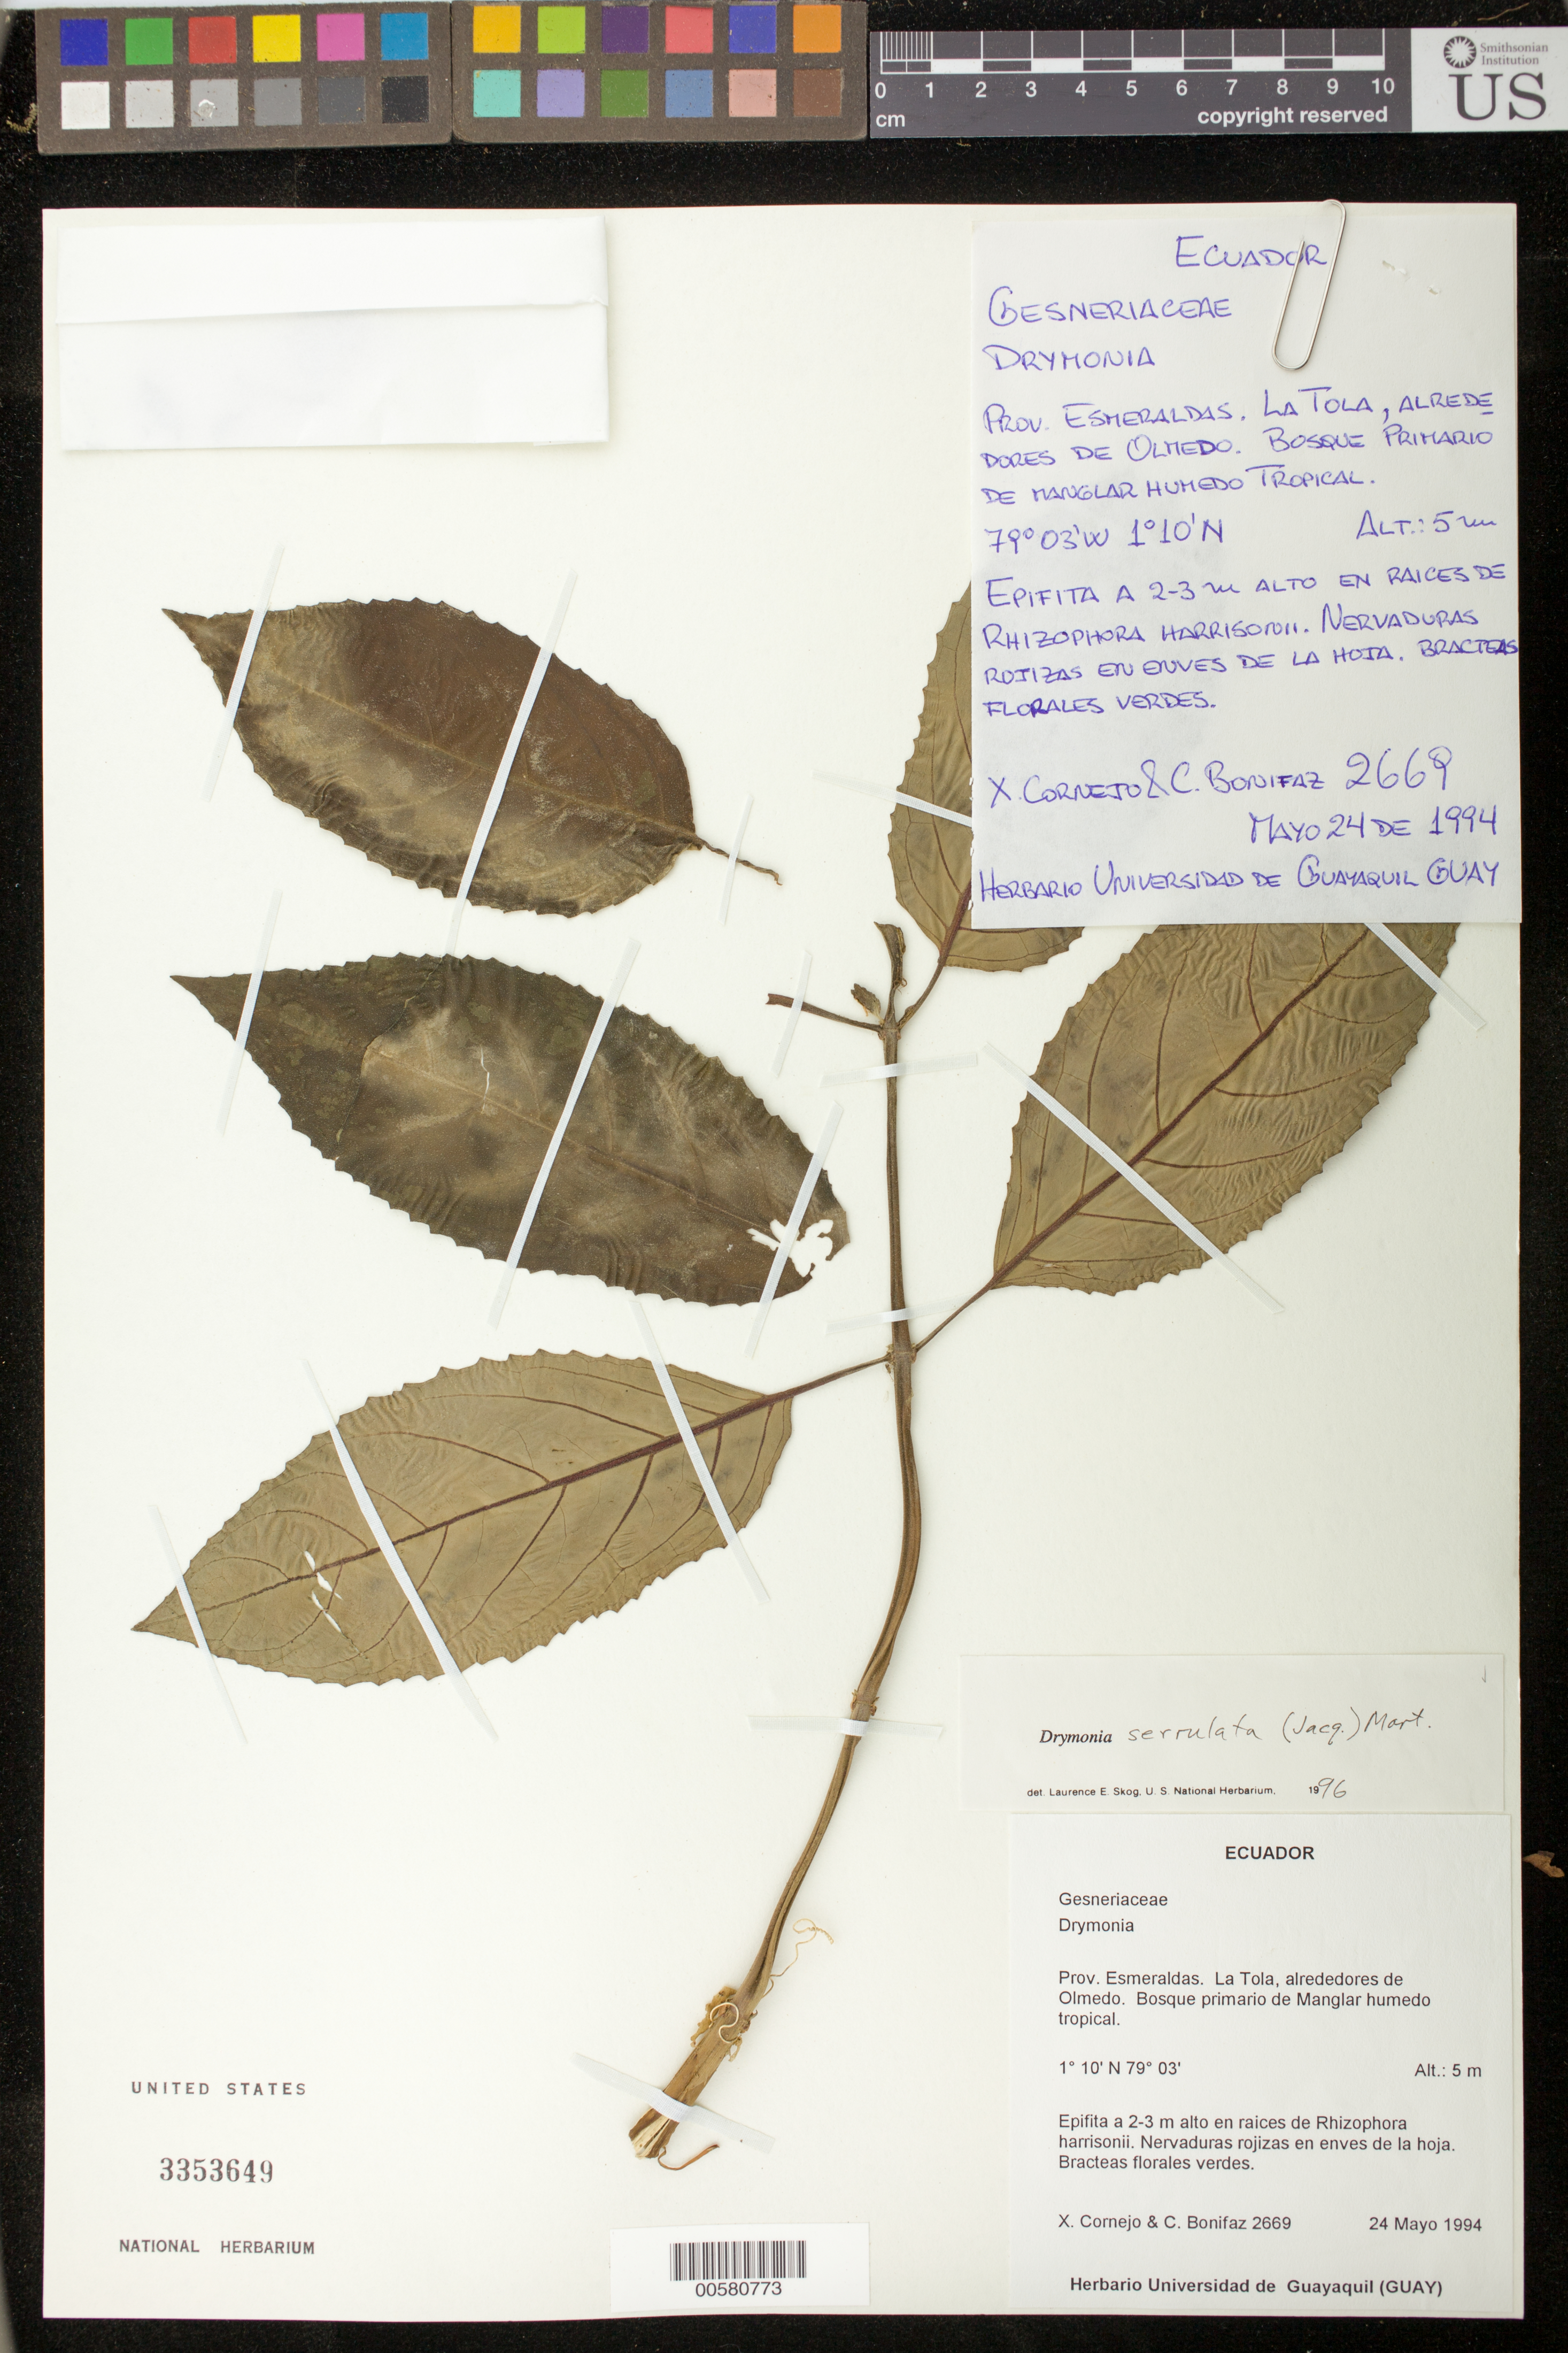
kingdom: Plantae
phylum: Tracheophyta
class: Magnoliopsida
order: Lamiales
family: Gesneriaceae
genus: Drymonia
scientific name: Drymonia serrulata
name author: (Jacq.) Mart.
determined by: Skog, Laurence E.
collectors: X. F. Cornejo & C. Bonifaz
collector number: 2669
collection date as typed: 24 May 1994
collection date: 1994-05-24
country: Ecuador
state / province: Esmeraldas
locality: La Tola, alrededores de Olmedo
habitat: Bosque primario de manglar humedo tropical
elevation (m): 5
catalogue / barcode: US 3353649